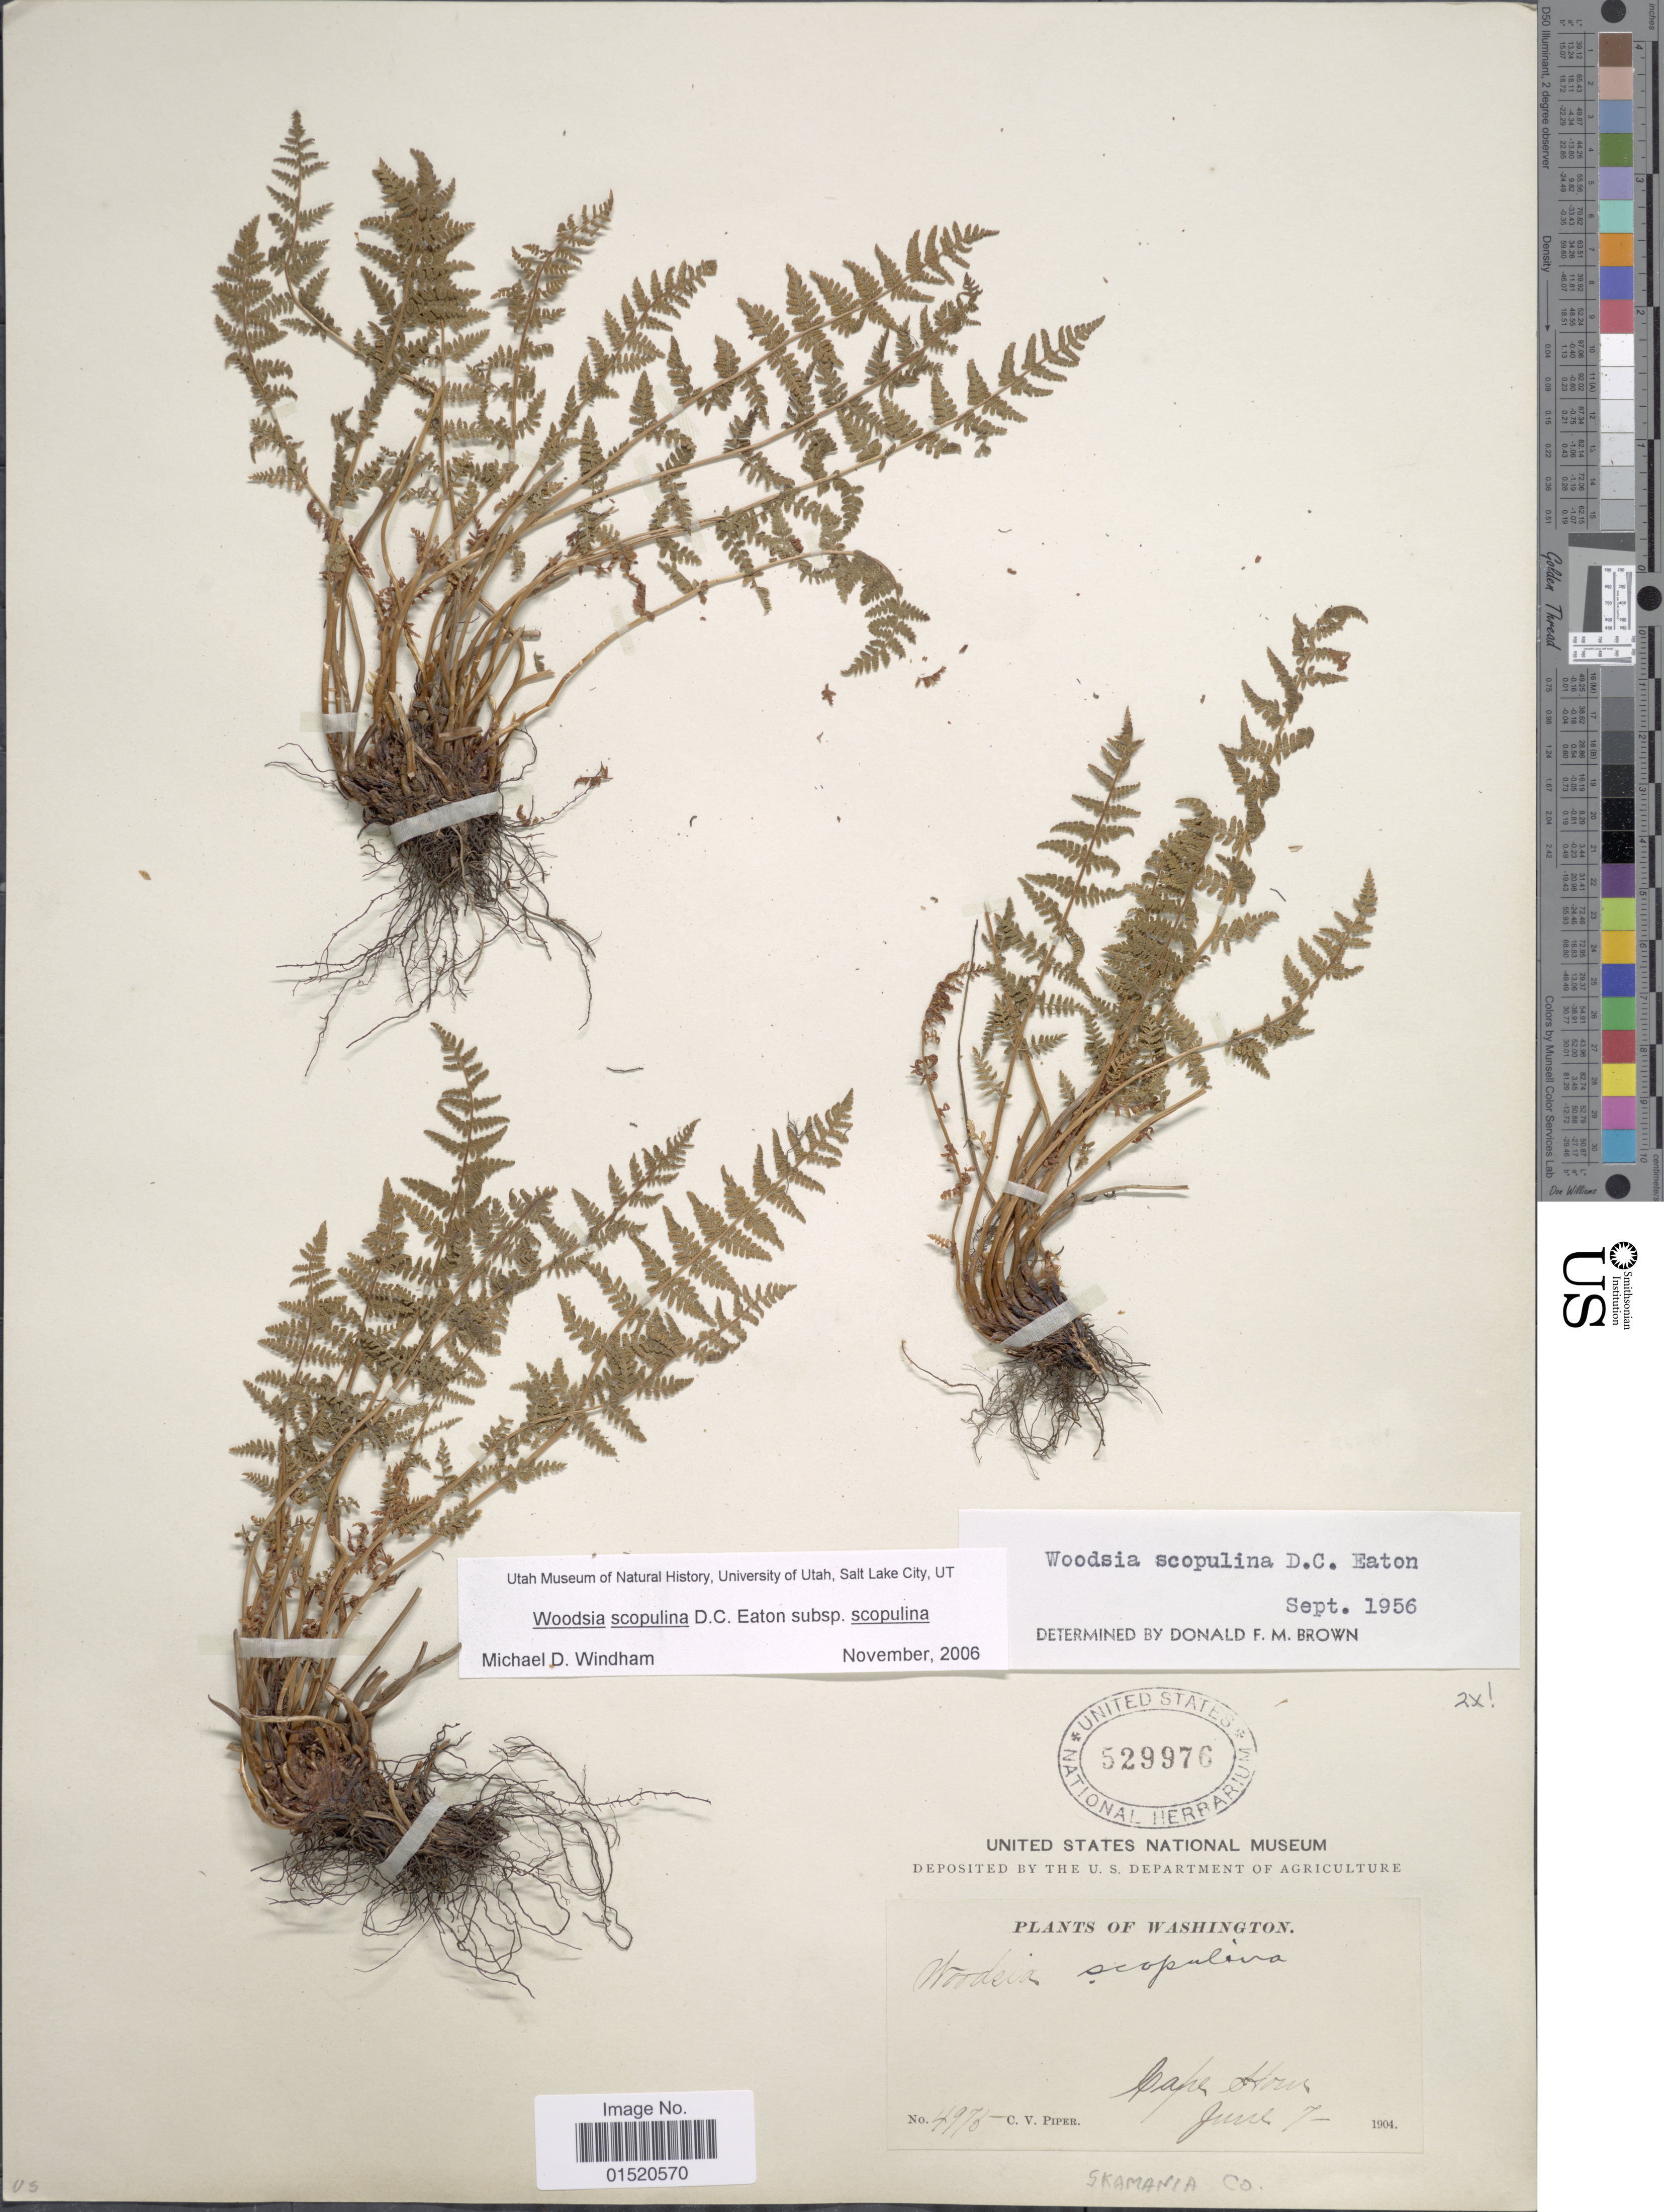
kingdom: Plantae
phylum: Tracheophyta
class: Polypodiopsida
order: Polypodiales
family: Woodsiaceae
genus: Woodsia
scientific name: Woodsia scopulina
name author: D.C. Eaton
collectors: C. V. Piper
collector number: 4975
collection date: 1904-06-07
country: United States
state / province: Washington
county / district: Skamania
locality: Cape Horn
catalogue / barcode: US 529976